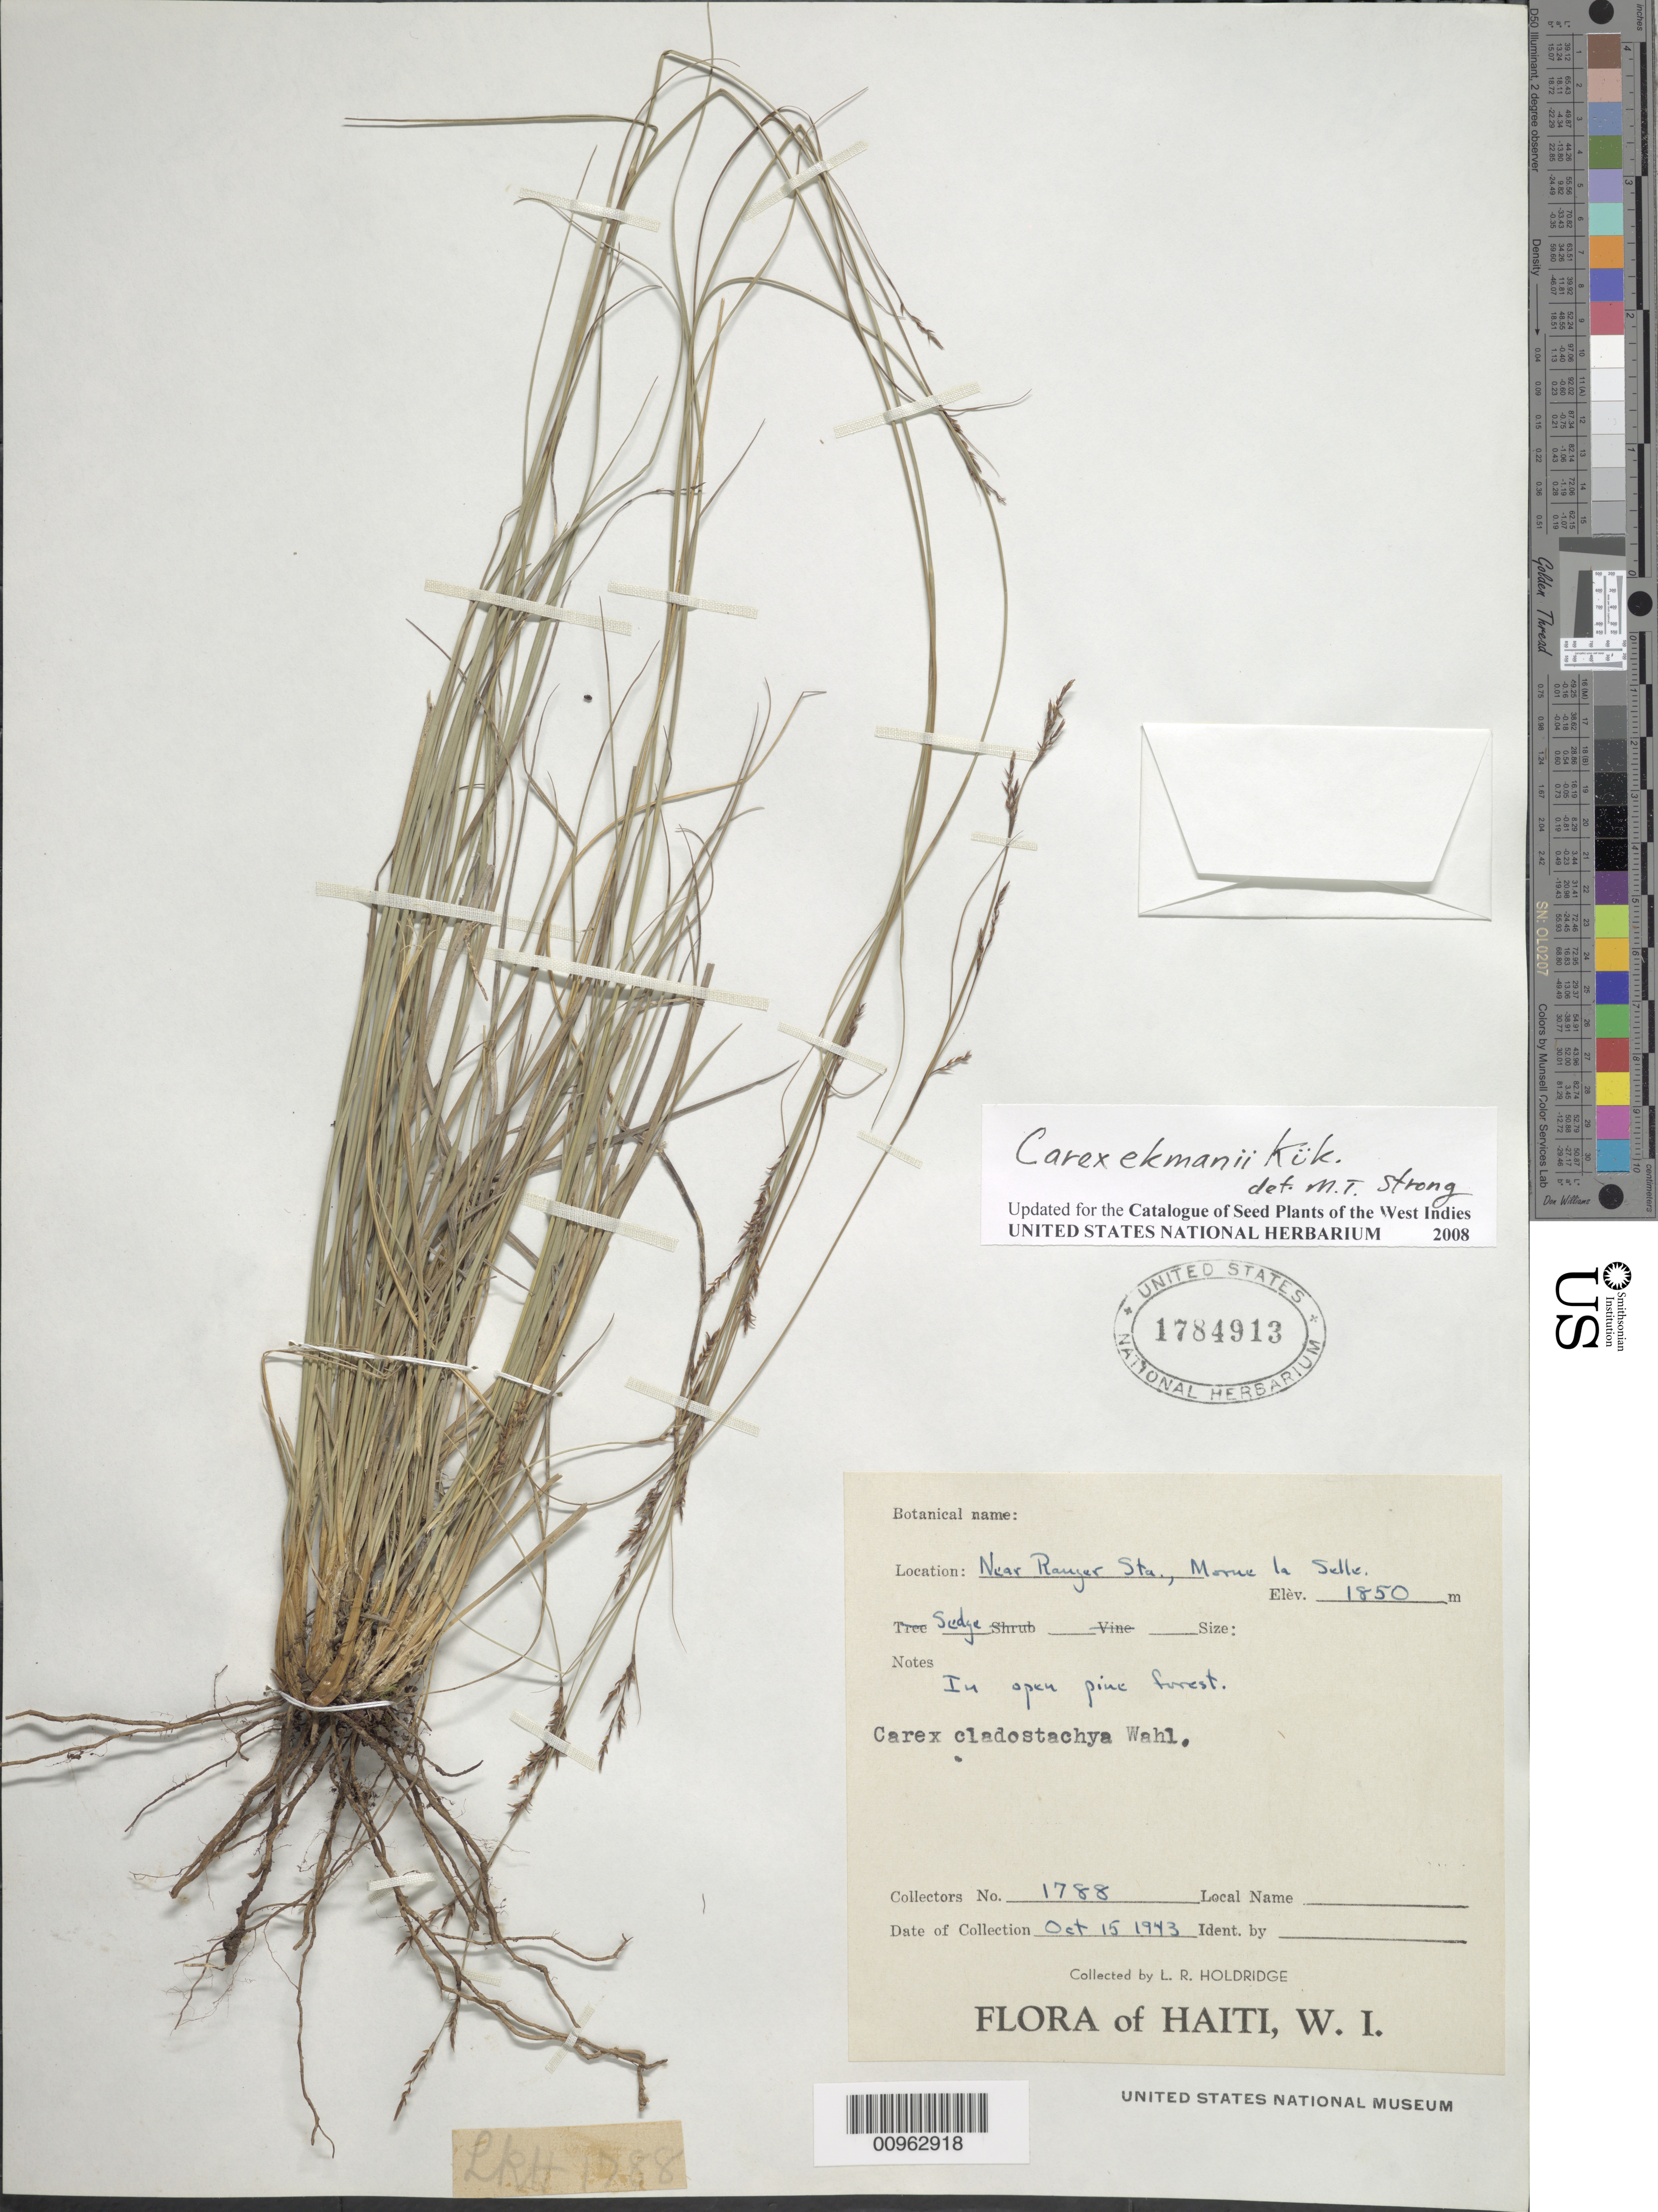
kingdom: Plantae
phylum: Tracheophyta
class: Liliopsida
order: Poales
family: Cyperaceae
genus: Carex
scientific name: Carex ekmanii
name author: Kük.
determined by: Strong, M. T., (US), Smithsonian Institution - National Museum of Natural History (UNITED STATES)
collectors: L. Holdridge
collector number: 1788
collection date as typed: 15 Oct 1943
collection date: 1943-10-15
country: Haiti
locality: Near Ranger Station, Morne la Selle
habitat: In open pine forest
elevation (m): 1850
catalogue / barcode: US 1784913